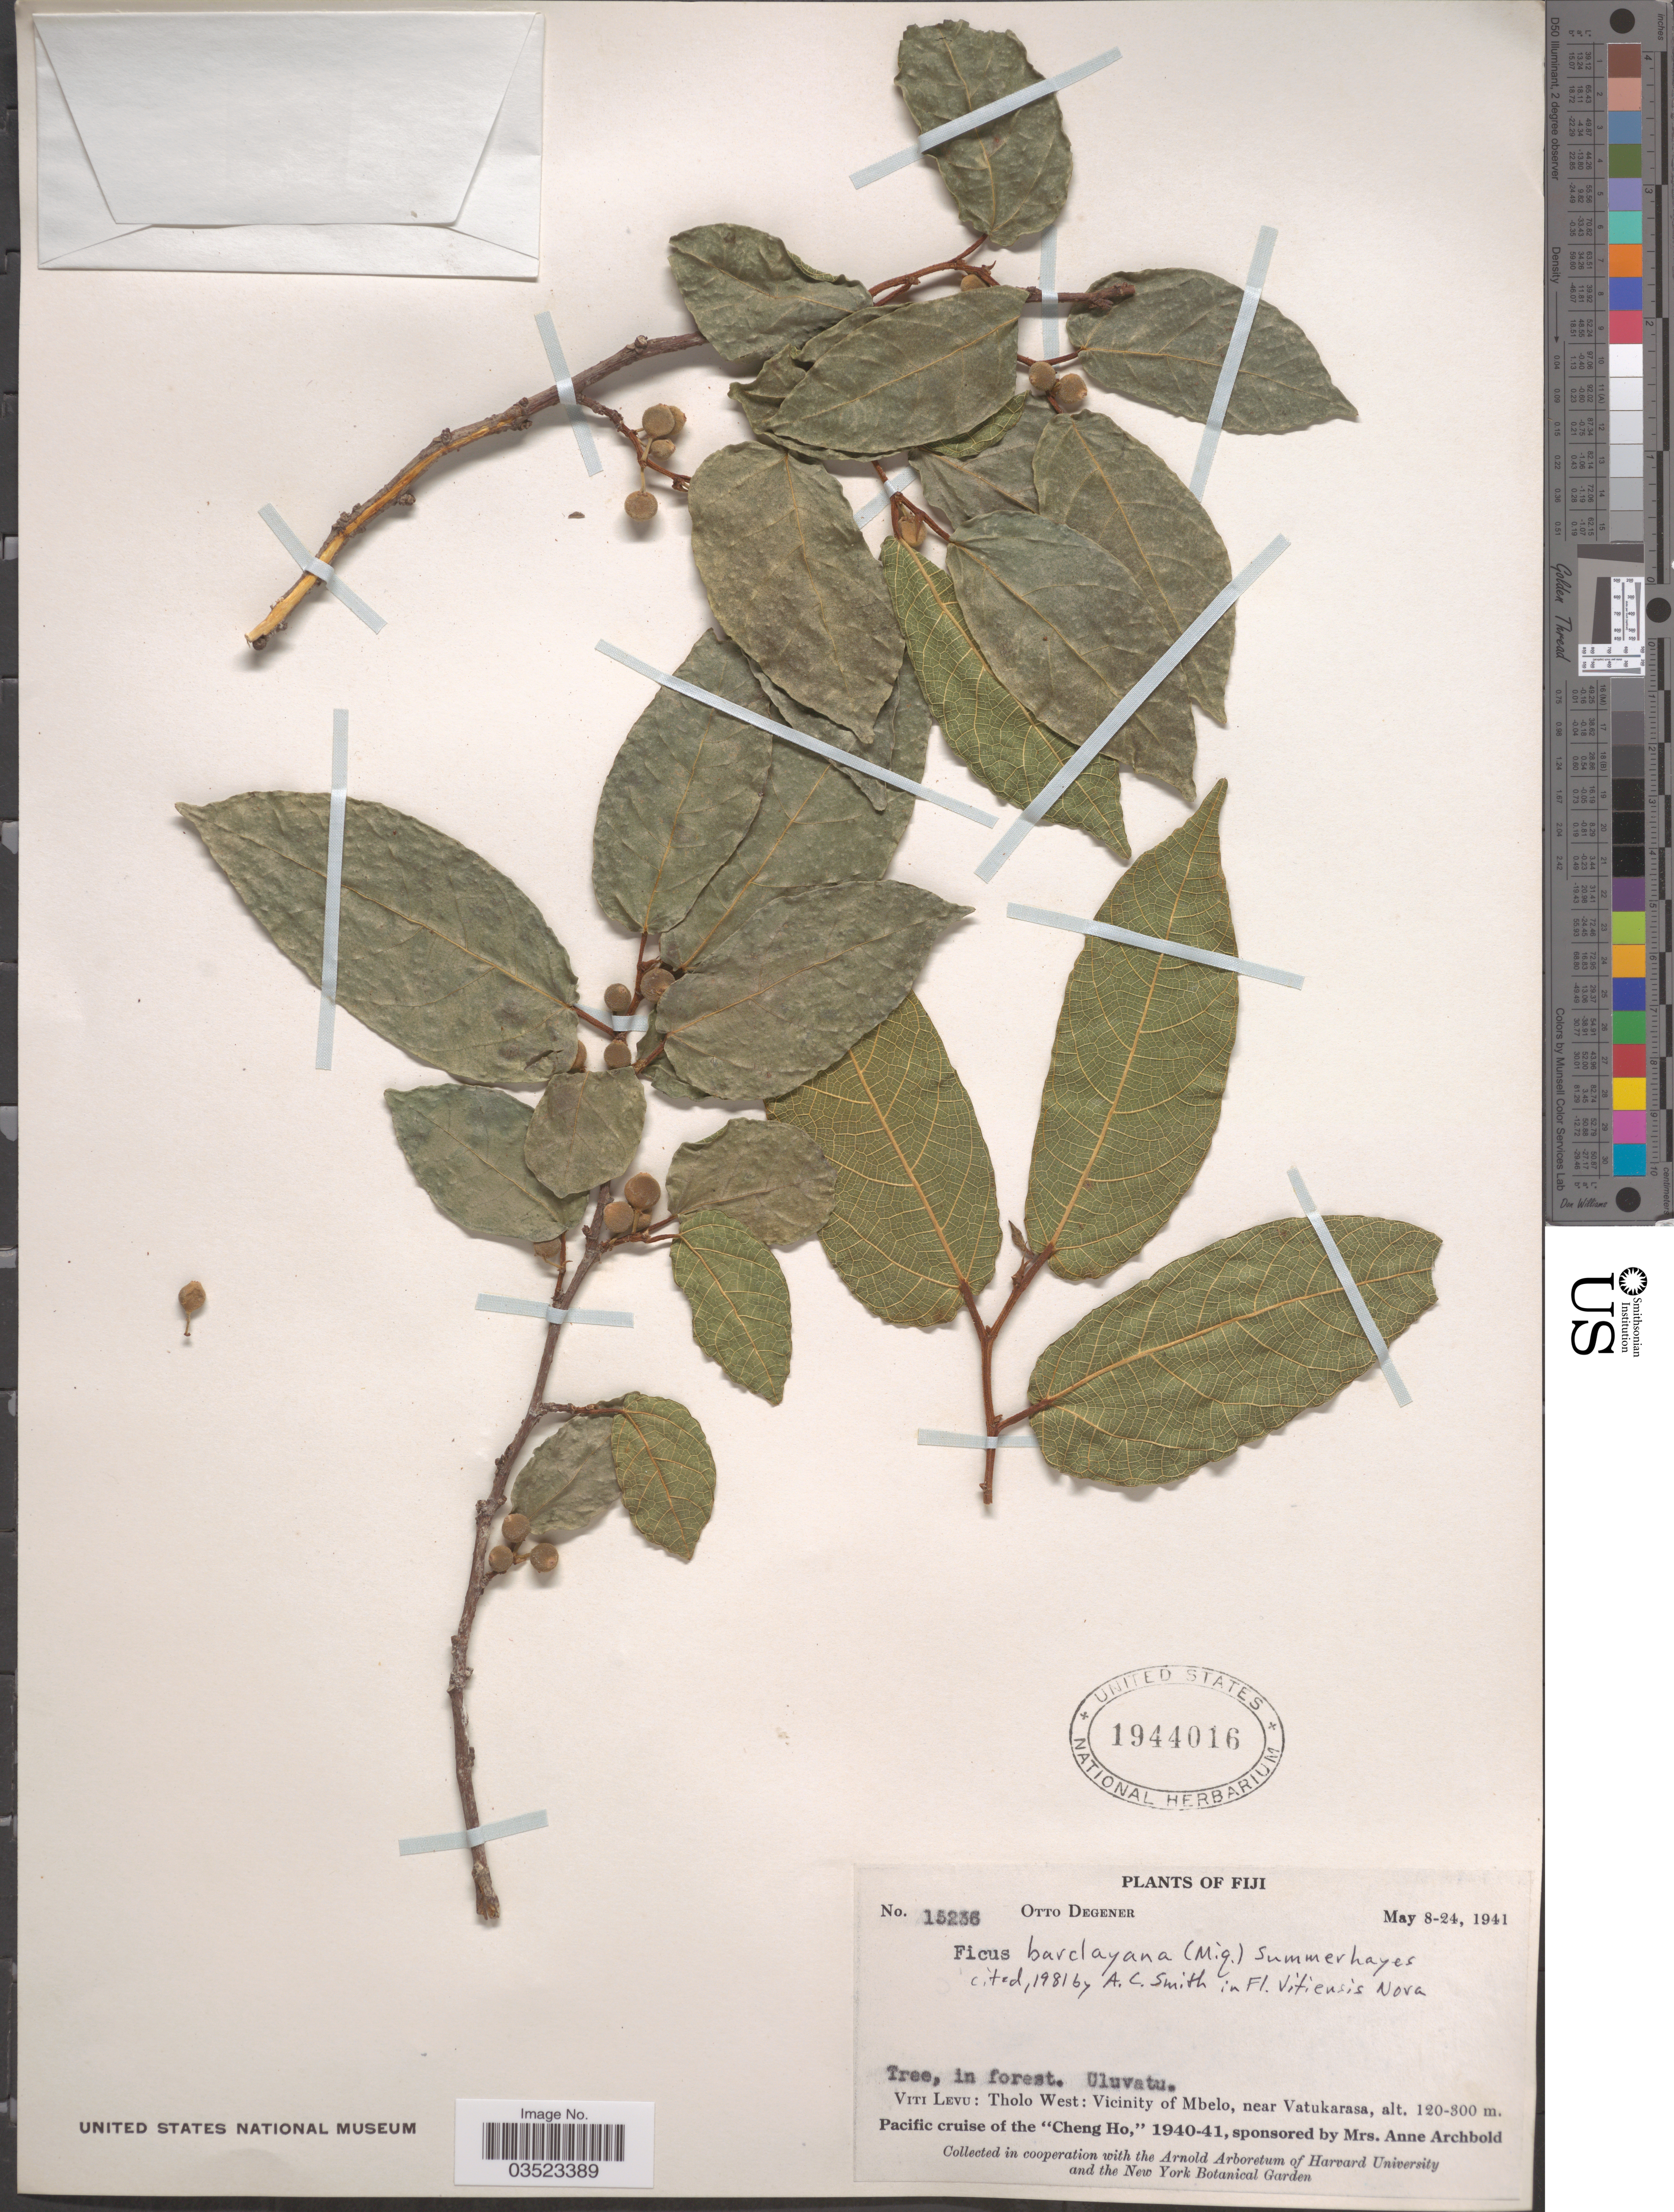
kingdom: Plantae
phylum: Tracheophyta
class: Magnoliopsida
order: Rosales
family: Moraceae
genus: Ficus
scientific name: Ficus barclayana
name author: (Miq.) Summerh.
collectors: O. Degener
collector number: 15236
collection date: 1941-05-08/1941-05-24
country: Fiji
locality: Uluvatu. Viti Levu: Tholo West: Vicinity of Mbelo, near Vatukarasa.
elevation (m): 120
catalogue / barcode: US 1944016